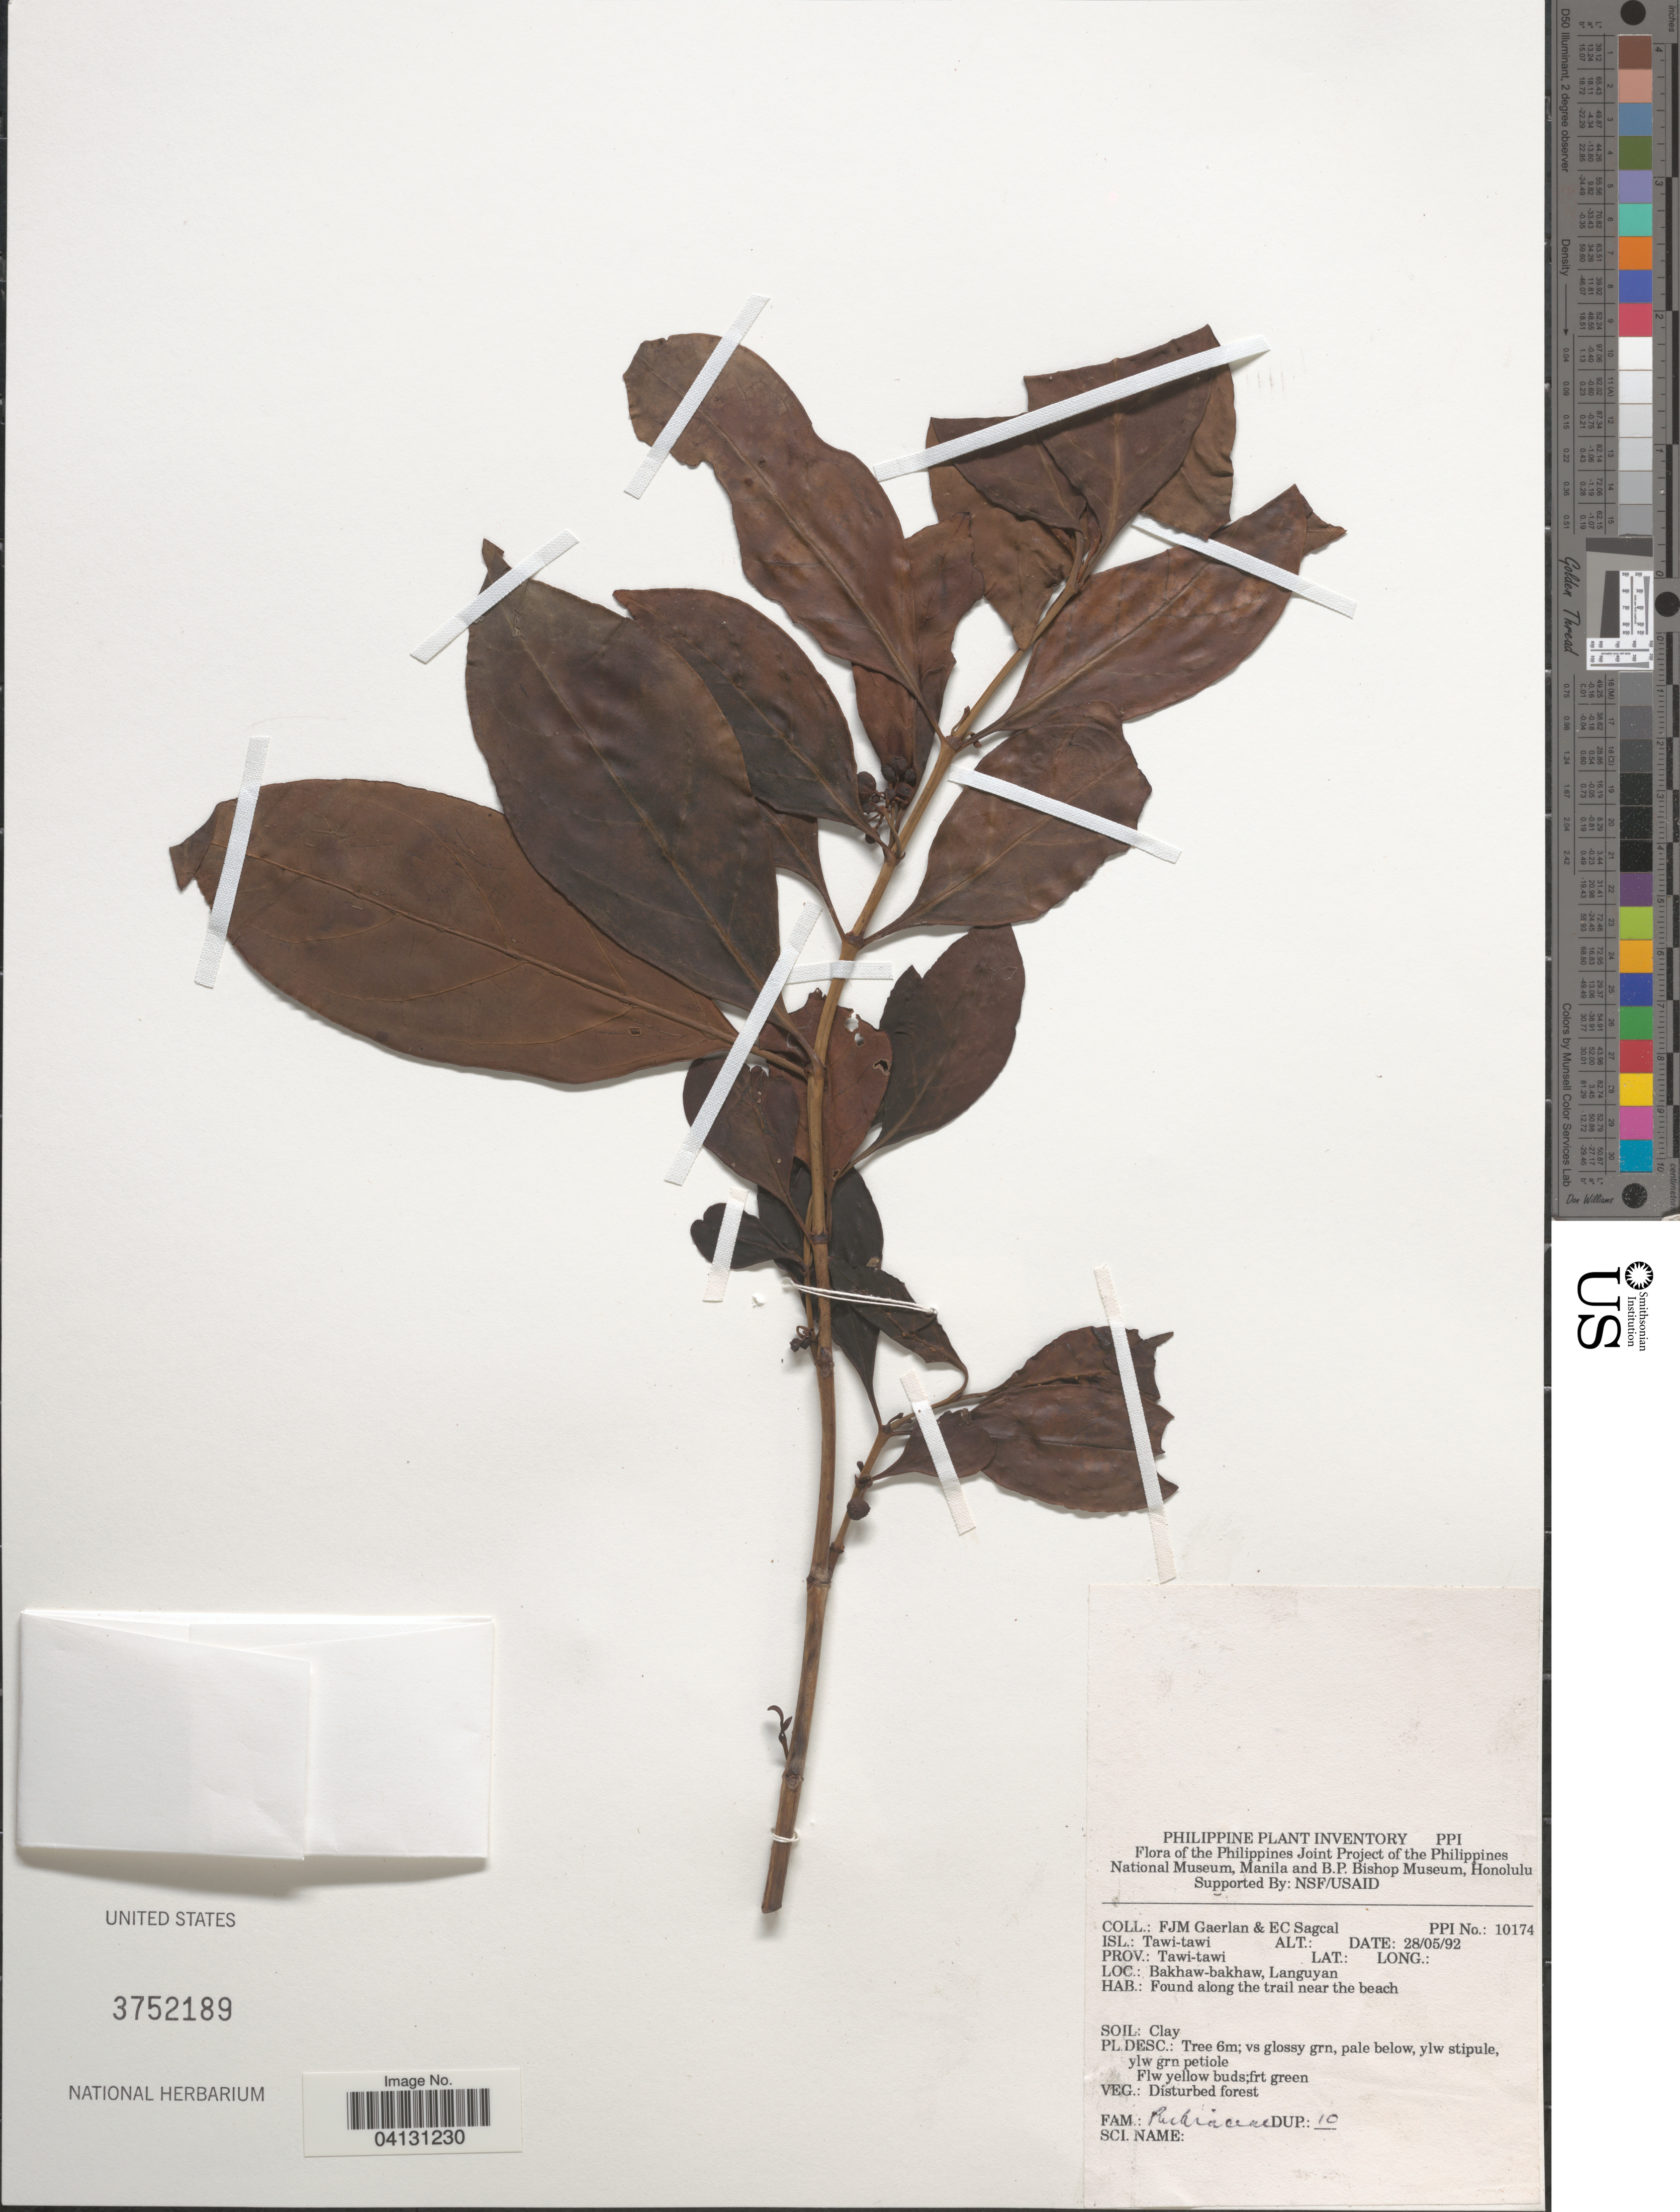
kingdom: Plantae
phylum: Tracheophyta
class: Magnoliopsida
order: Gentianales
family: Rubiaceae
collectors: F. Gaerlan & E. Sagcal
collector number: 10174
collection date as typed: Transcribed d/m/y: 28/5/92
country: Philippines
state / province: Muslim Mindanao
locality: Isl.: Tawi-tawi. Bakhaw-bakhaw Languyan.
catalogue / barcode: US 3752189